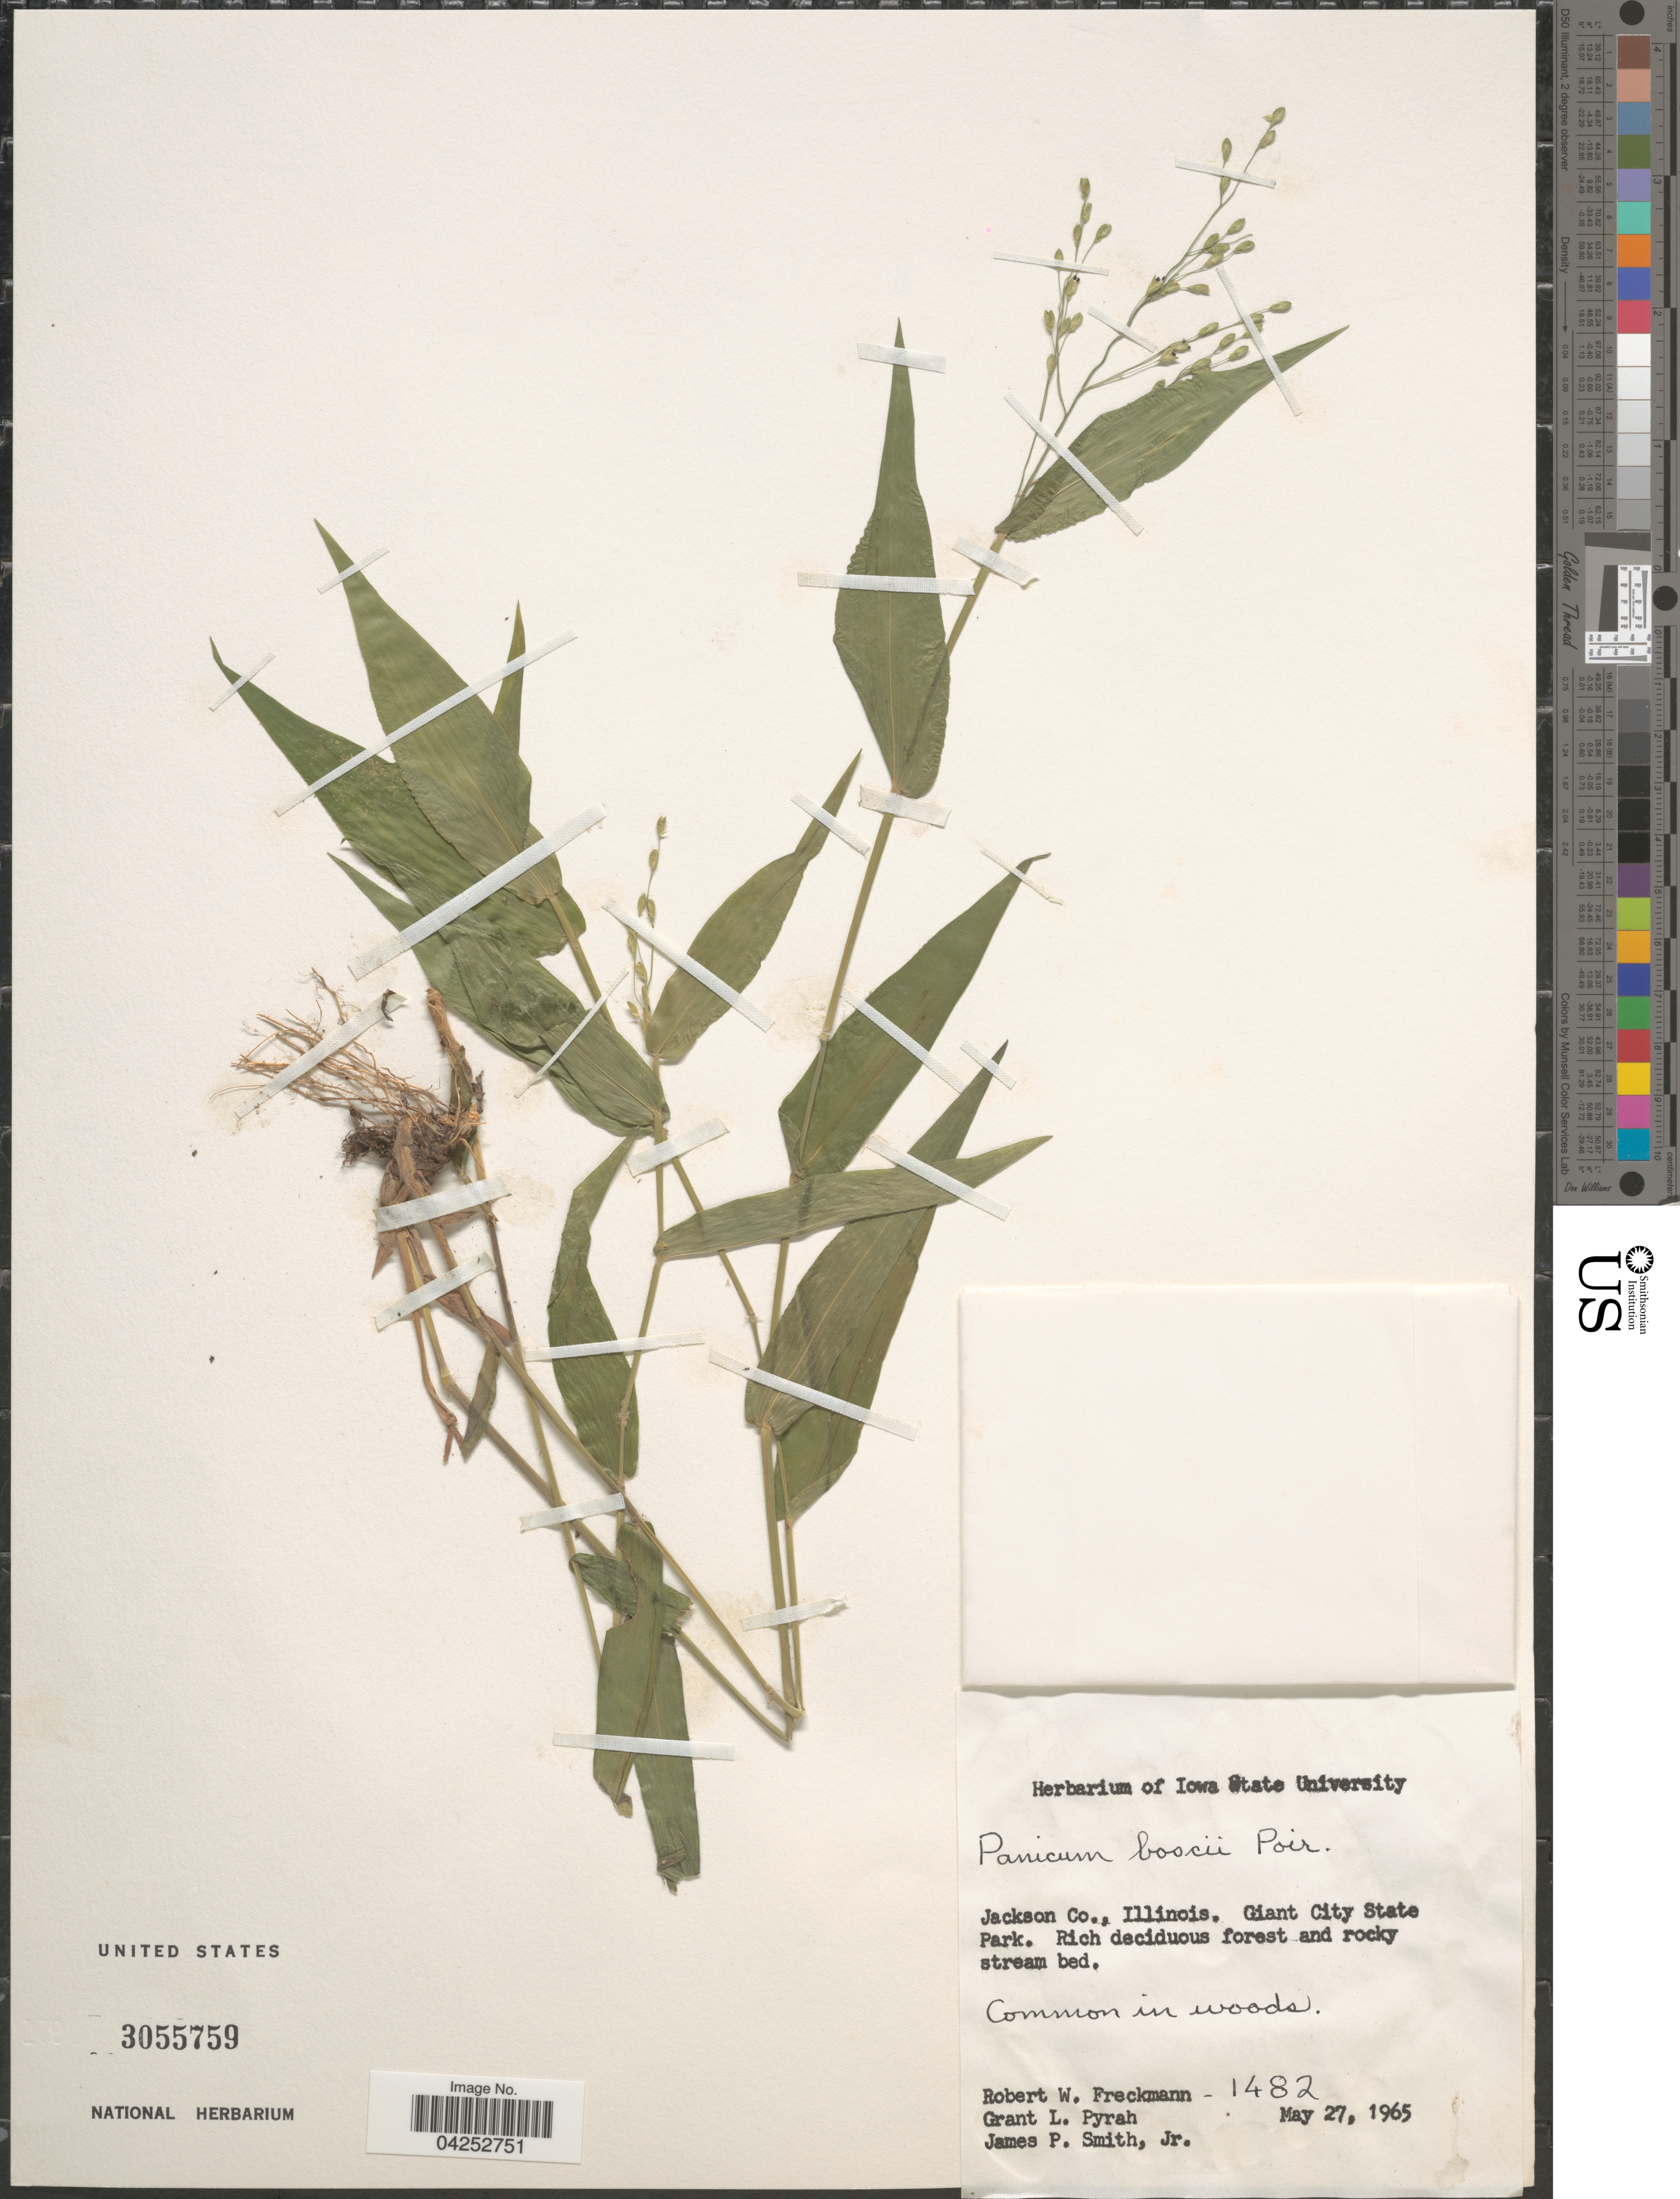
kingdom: Plantae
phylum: Tracheophyta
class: Liliopsida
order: Poales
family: Poaceae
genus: Dichanthelium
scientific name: Dichanthelium boscii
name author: (Poir.) Gould & C.A. Clark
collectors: R. Freckmann, G. Pyrah & J. P. Smith Jr.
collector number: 1482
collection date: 1965-05-27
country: United States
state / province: Illinois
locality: Jackson Co. Giant City State Park.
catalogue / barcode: US 3055759